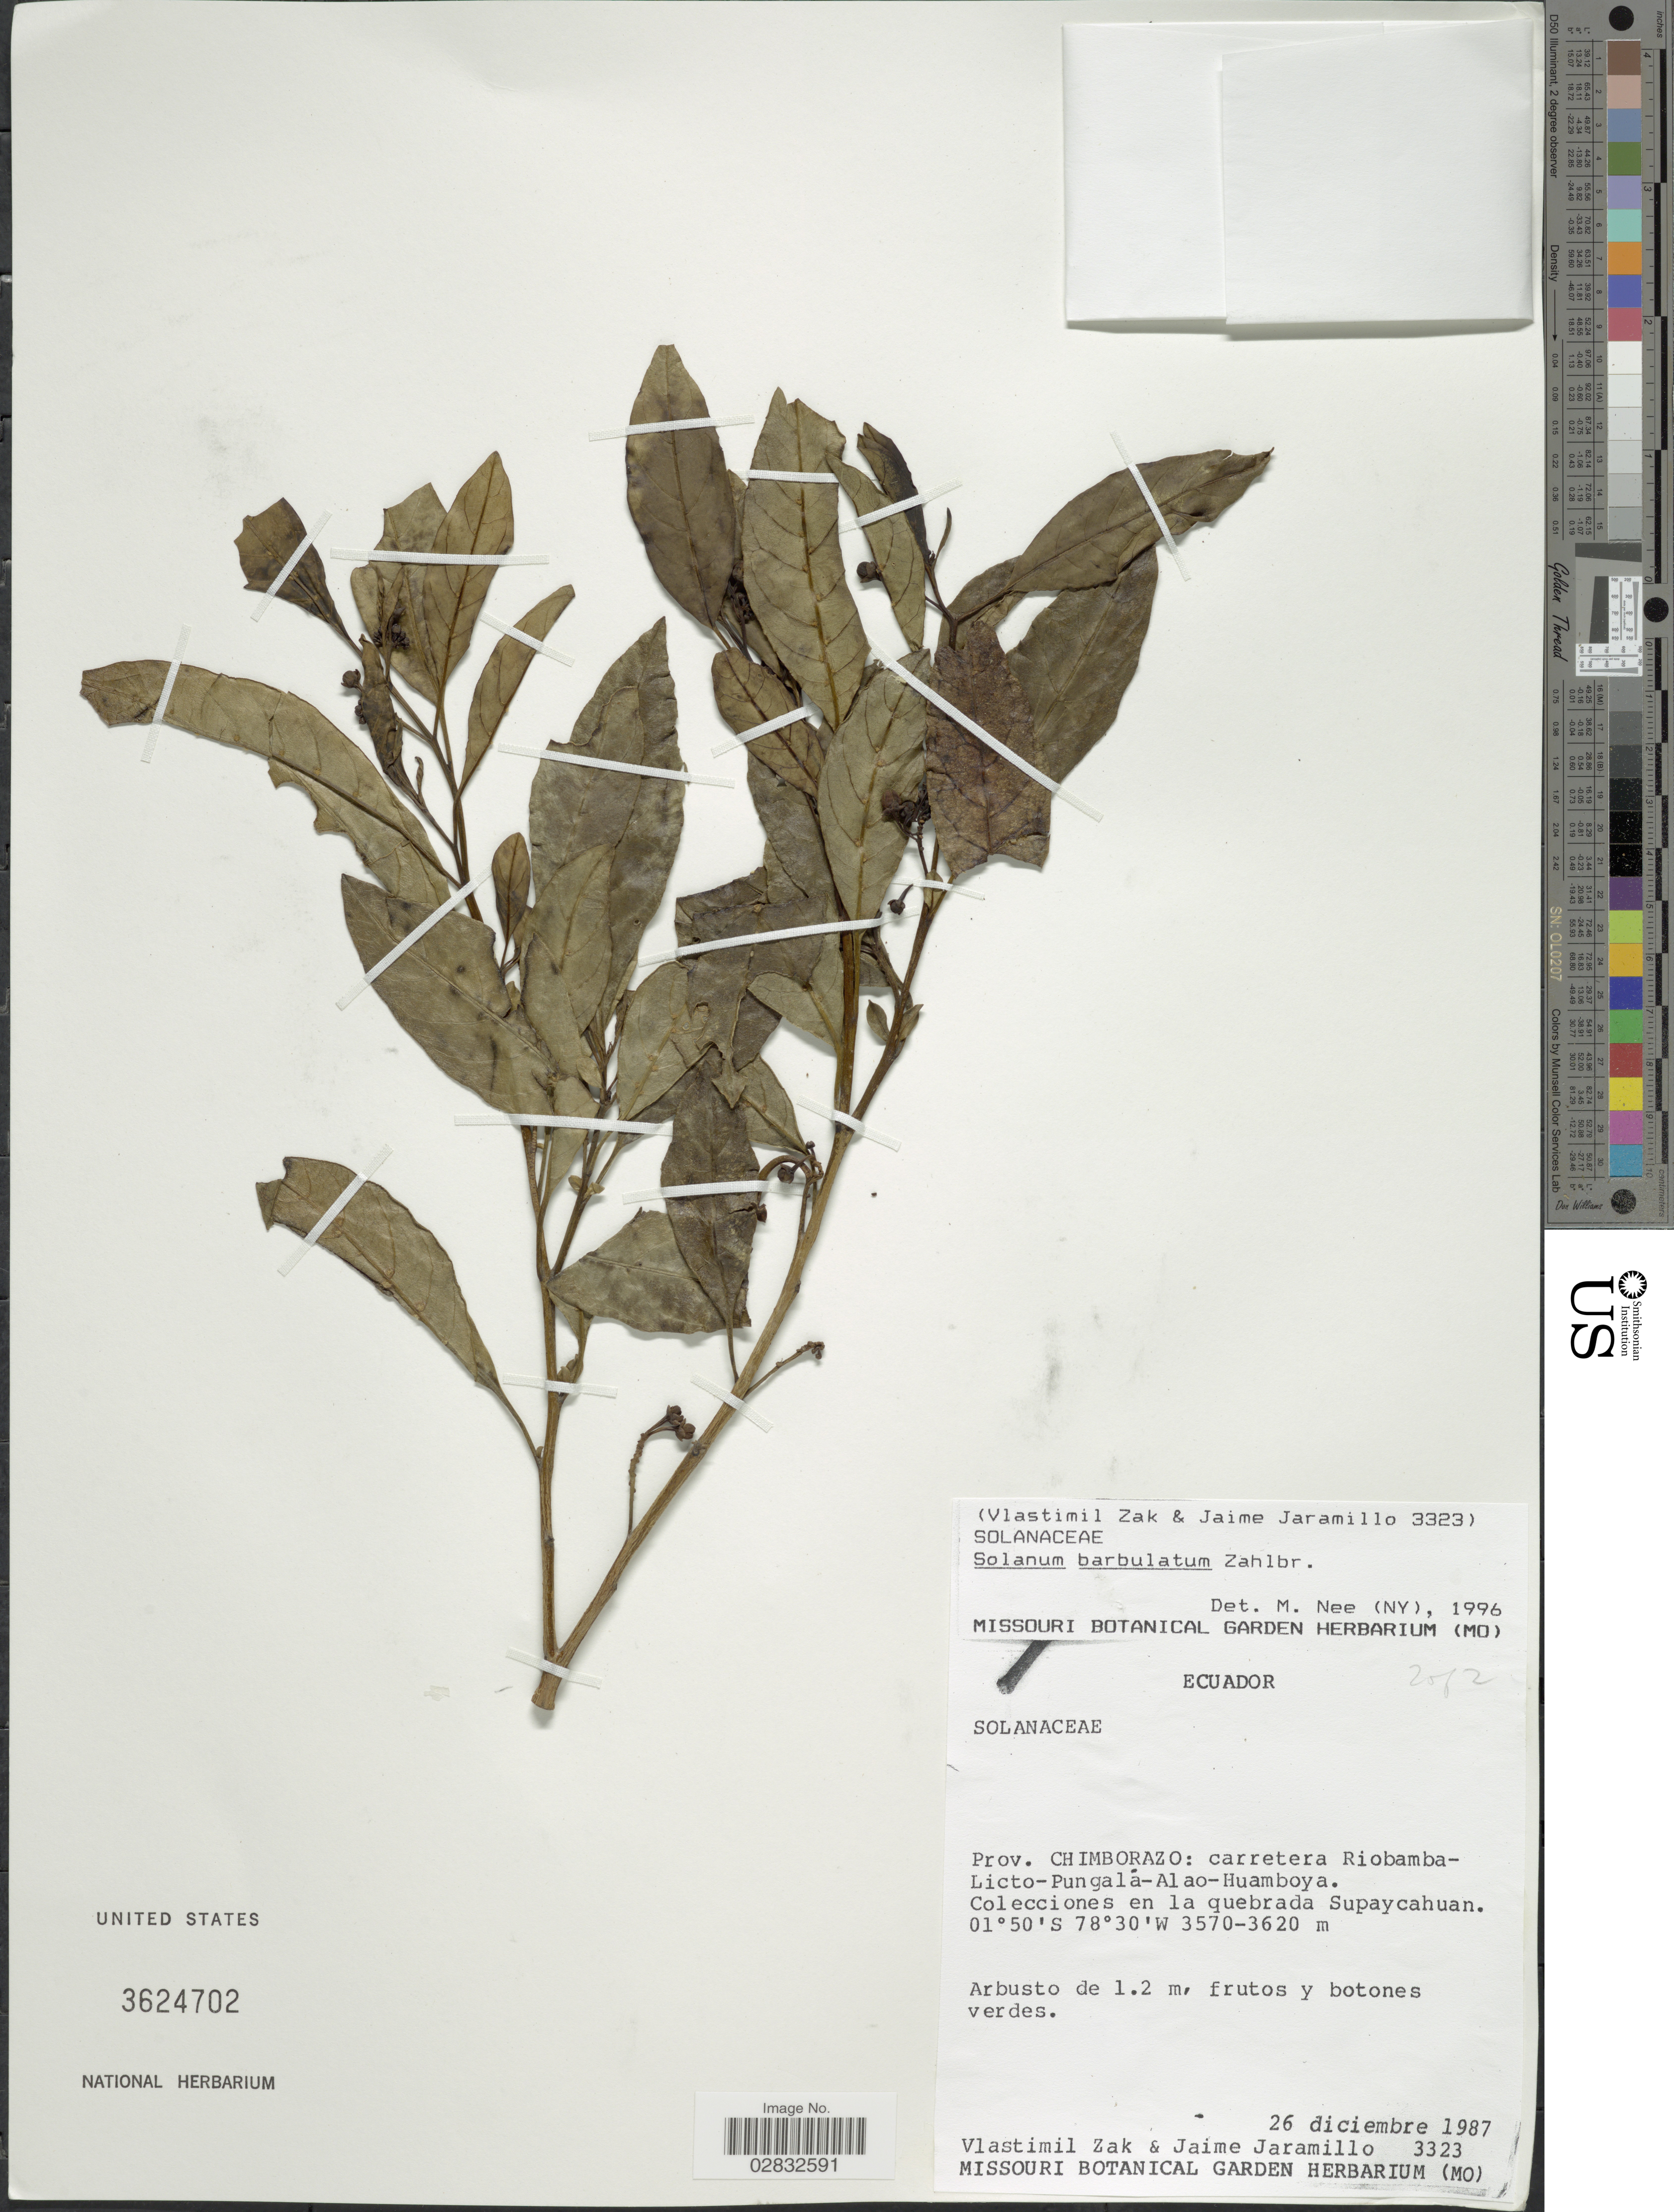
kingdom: Plantae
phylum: Tracheophyta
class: Magnoliopsida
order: Solanales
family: Solanaceae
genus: Solanum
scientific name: Solanum barbulatum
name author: Zahlbr.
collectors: V. Zak & J. Jaramillo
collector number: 3323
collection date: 1987-12-26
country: Ecuador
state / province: Chimborazo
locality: Carretera Riobamba-Licto-Pungalá-Alao-Huamboya, en la quebrada Supaycahuan.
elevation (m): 3570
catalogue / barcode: US 3624702